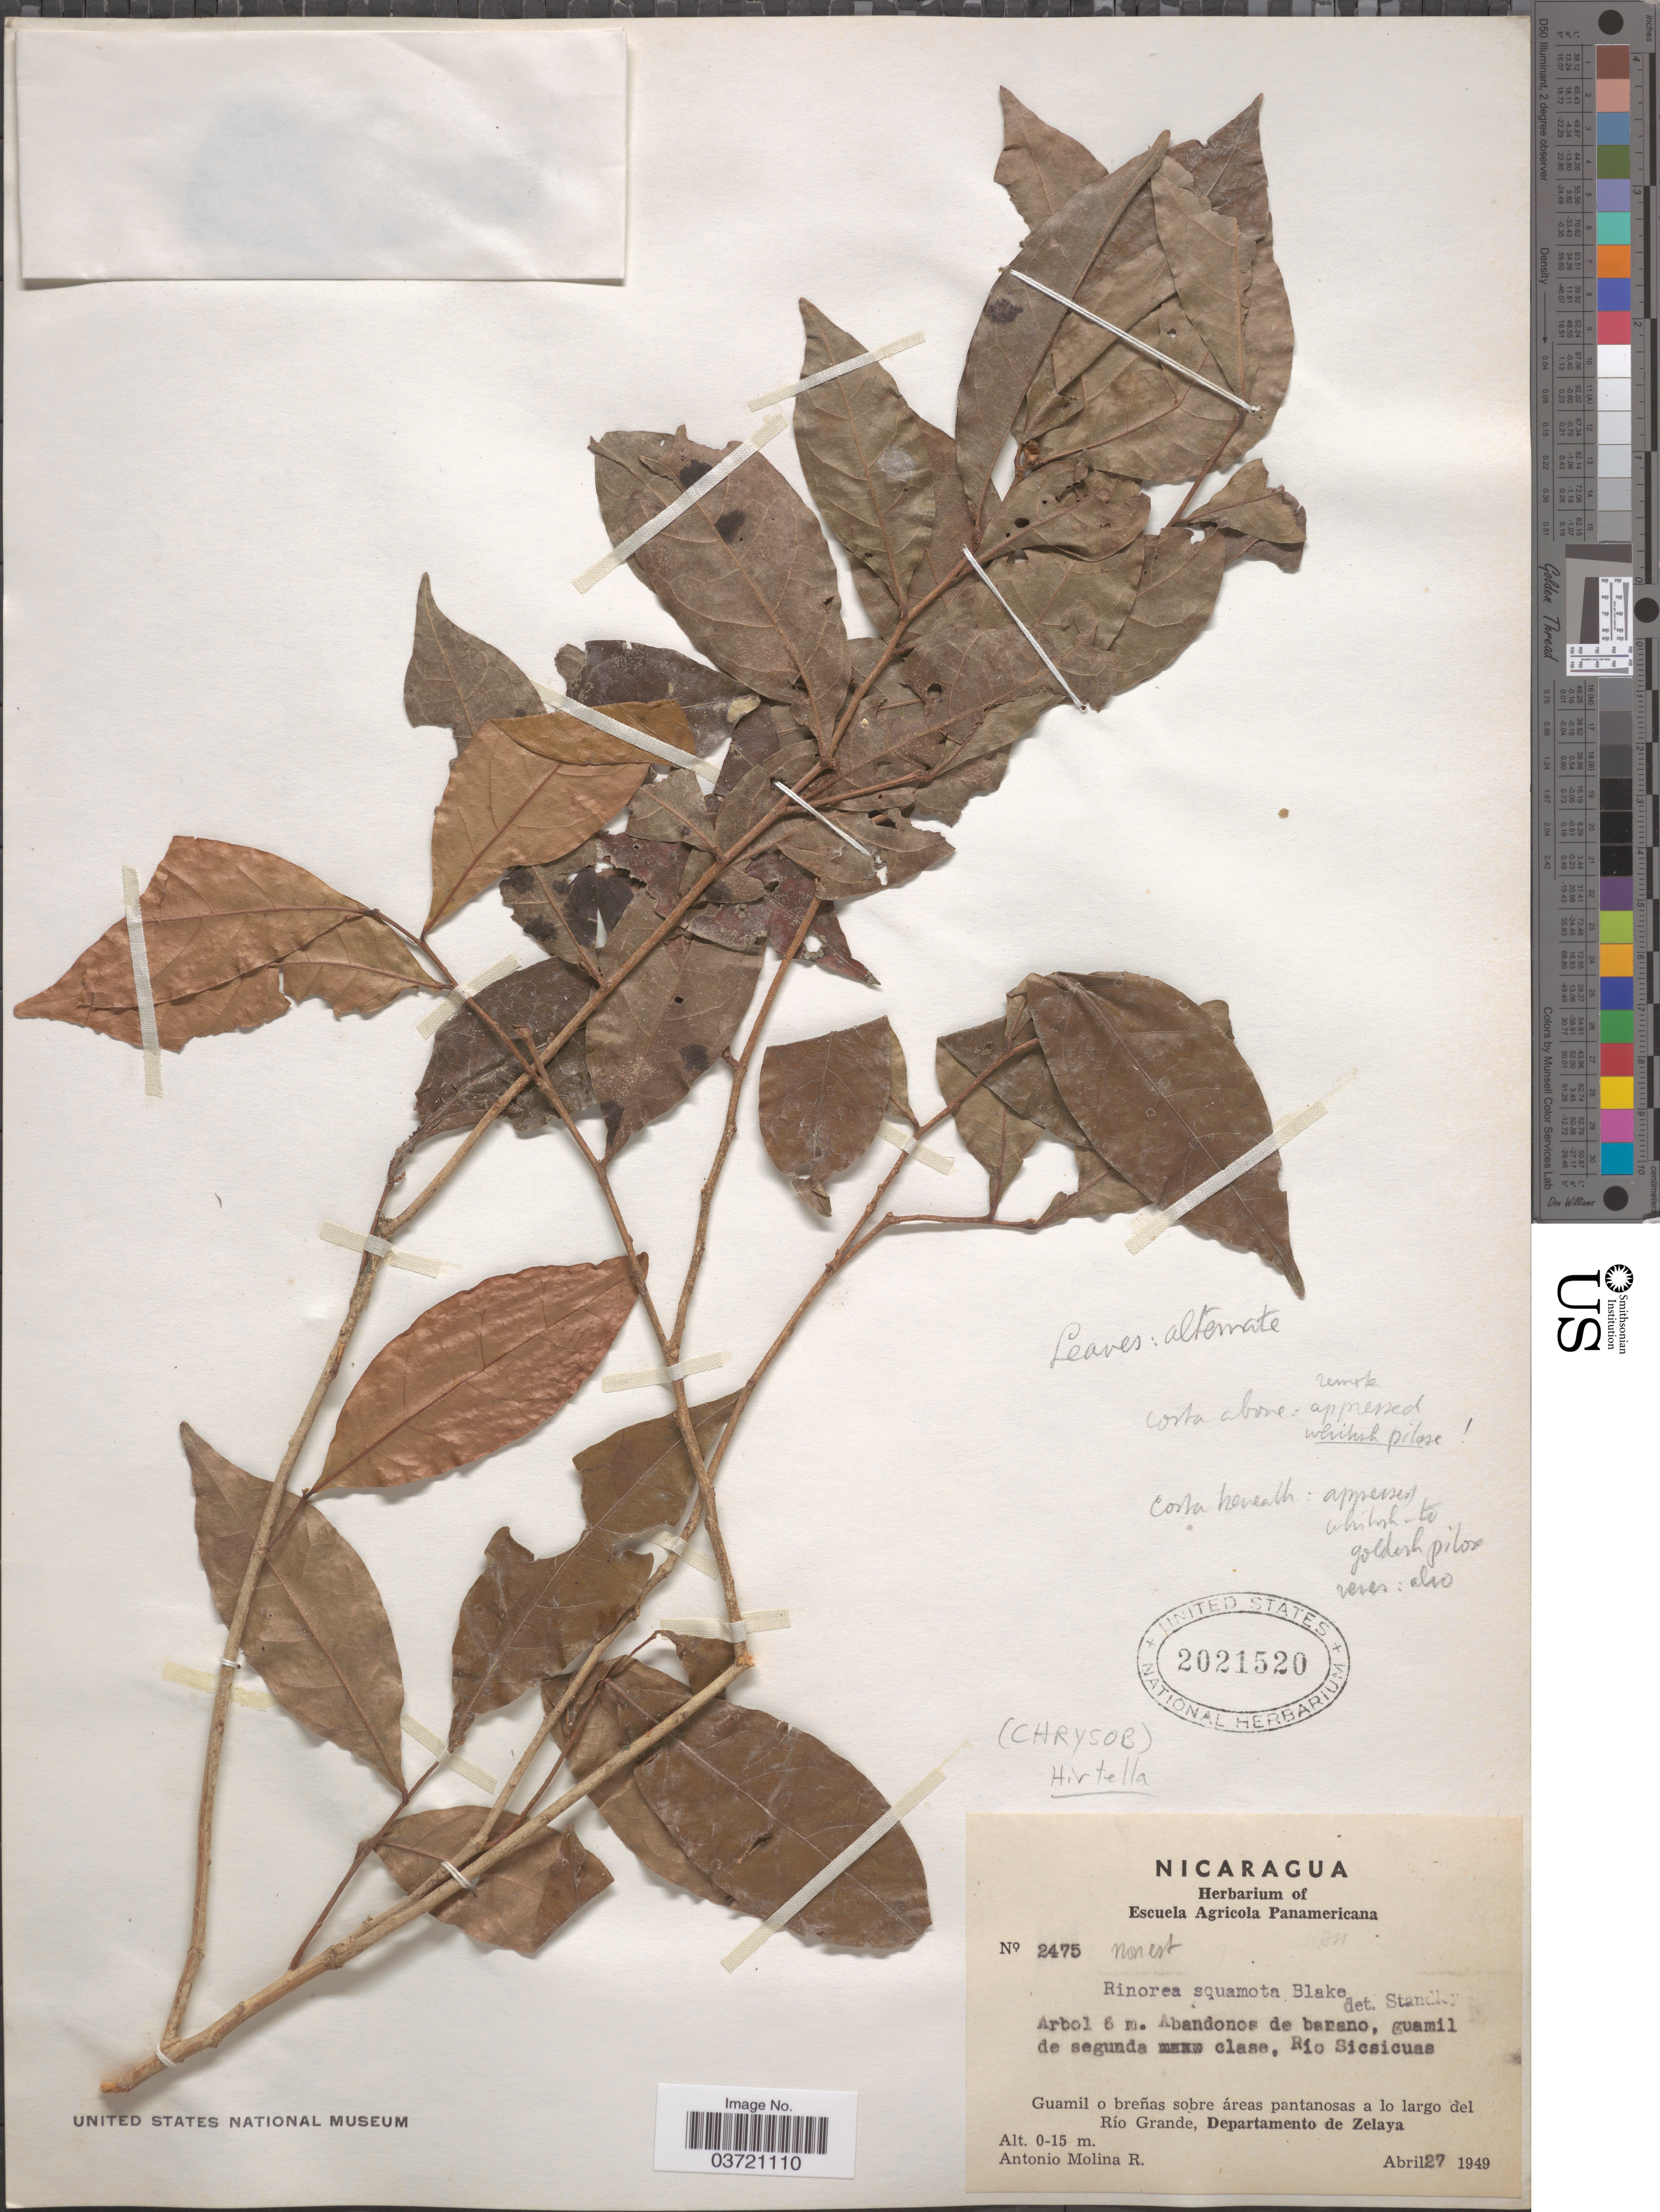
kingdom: Plantae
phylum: Tracheophyta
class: Magnoliopsida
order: Malpighiales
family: Chrysobalanaceae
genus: Hirtella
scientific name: Hirtella sp.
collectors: A. Molina R.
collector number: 2475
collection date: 1949-04-27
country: Nicaragua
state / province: Atlántico Sur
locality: Guamil de segunda clase, Río Sicsicuas. Guamil o breñas sobre áreas pantanosas a lo largo del Río Grande, Departamento de Zelaya.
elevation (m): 0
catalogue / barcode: US 2021520